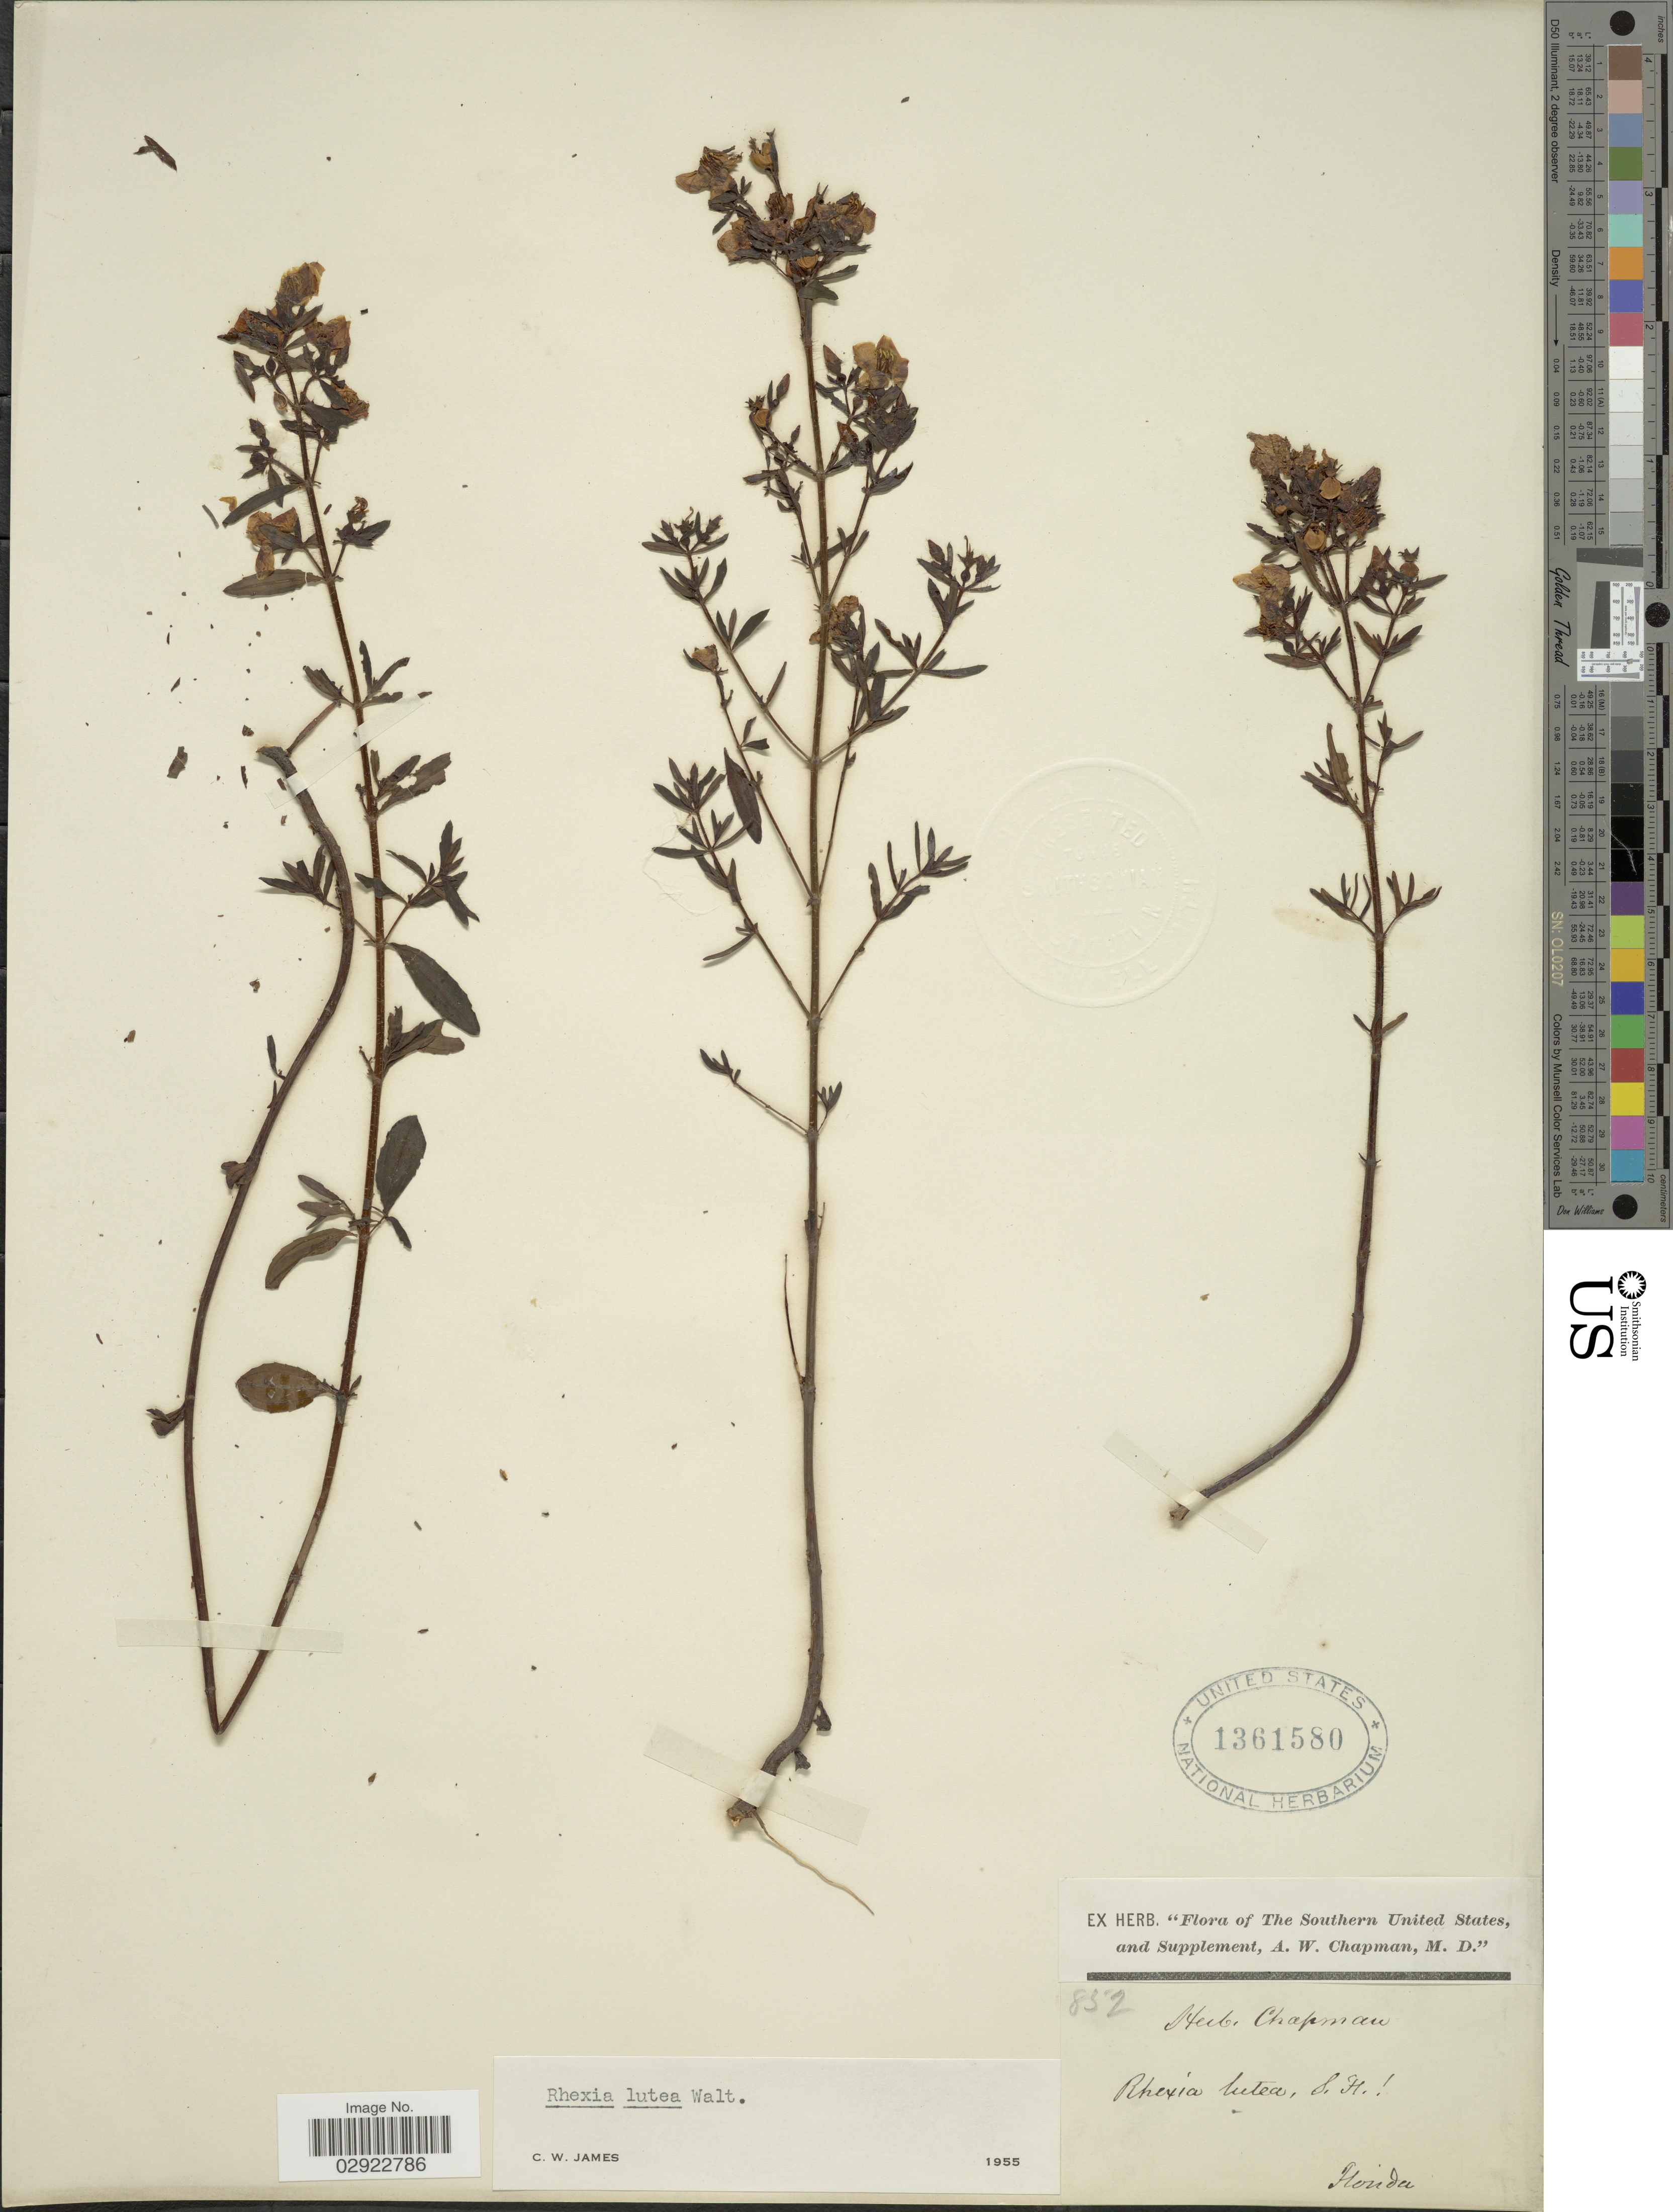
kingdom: Plantae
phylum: Tracheophyta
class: Magnoliopsida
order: Myrtales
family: Melastomataceae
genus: Rhexia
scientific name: Rhexia lutea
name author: Walter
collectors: ex herb. A.W. Chapman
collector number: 852*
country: United States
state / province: Florida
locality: Southern United States.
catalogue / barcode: US 1361580